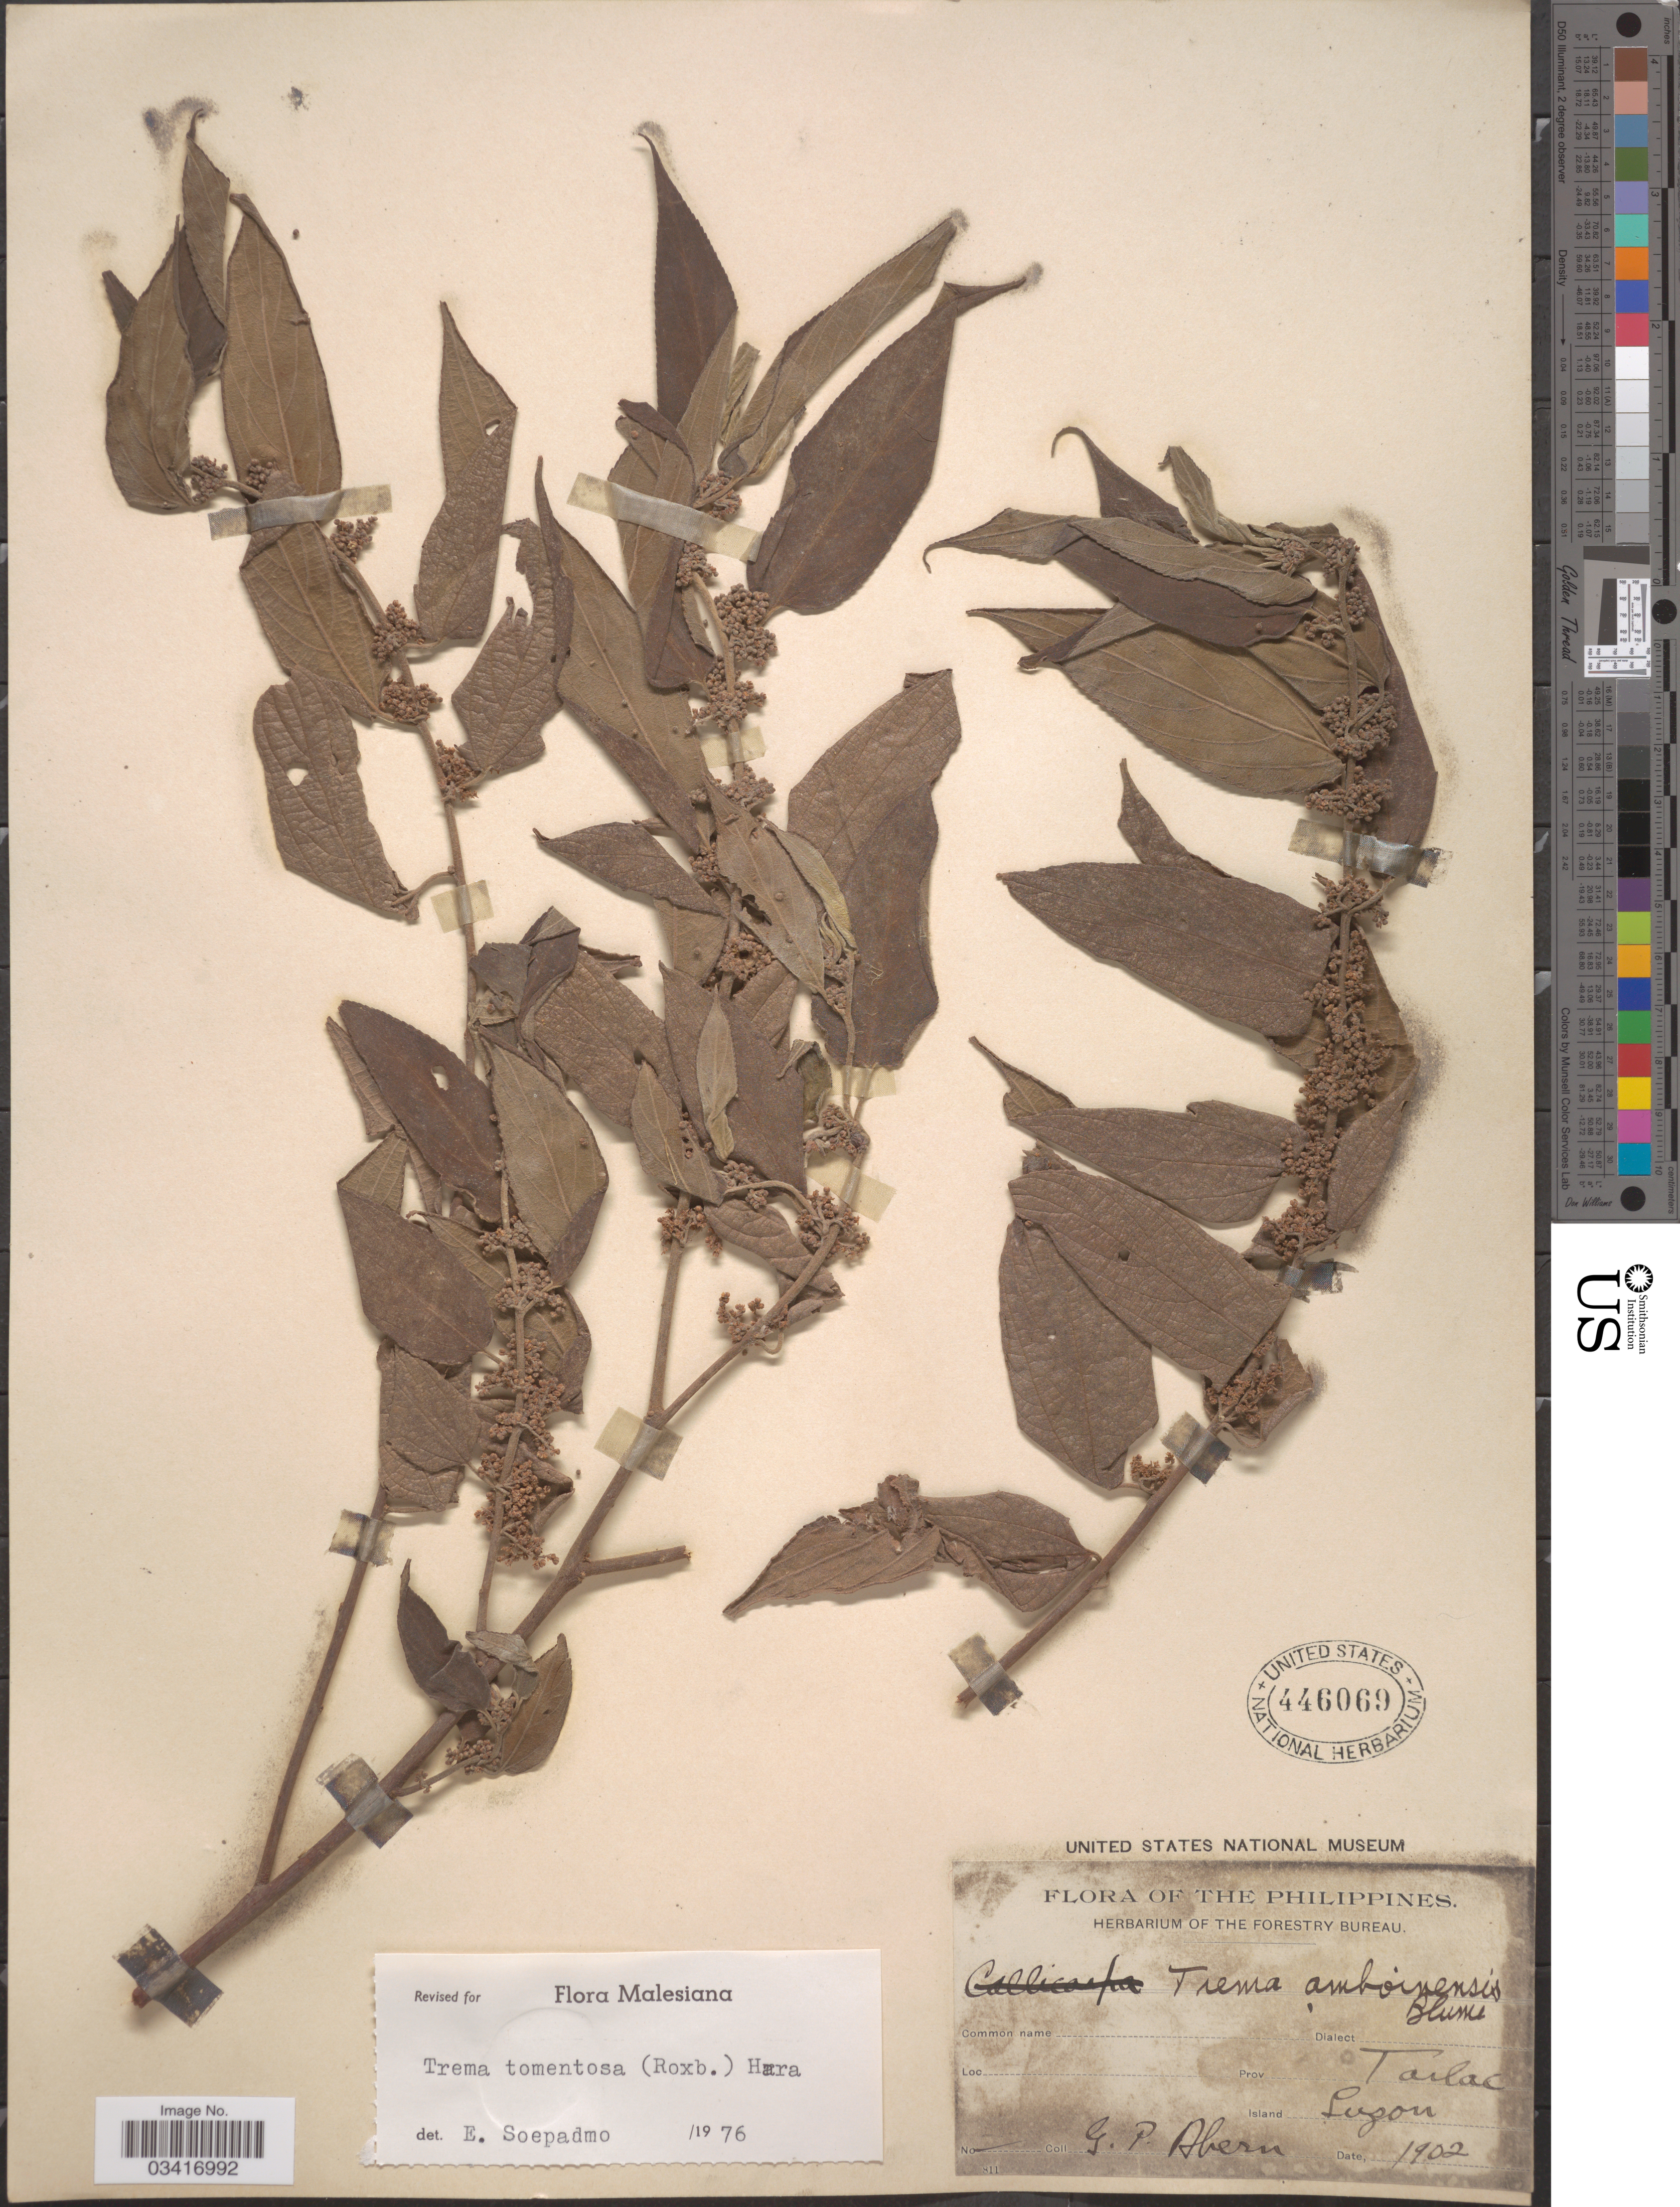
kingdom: Plantae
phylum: Tracheophyta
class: Magnoliopsida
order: Rosales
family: Cannabaceae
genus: Trema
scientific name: Trema tomentosum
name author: (Roxb.) Y. Hara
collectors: G. Ahern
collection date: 1902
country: Philippines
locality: Prov Tarlac. Island Luzon.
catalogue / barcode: US 446069